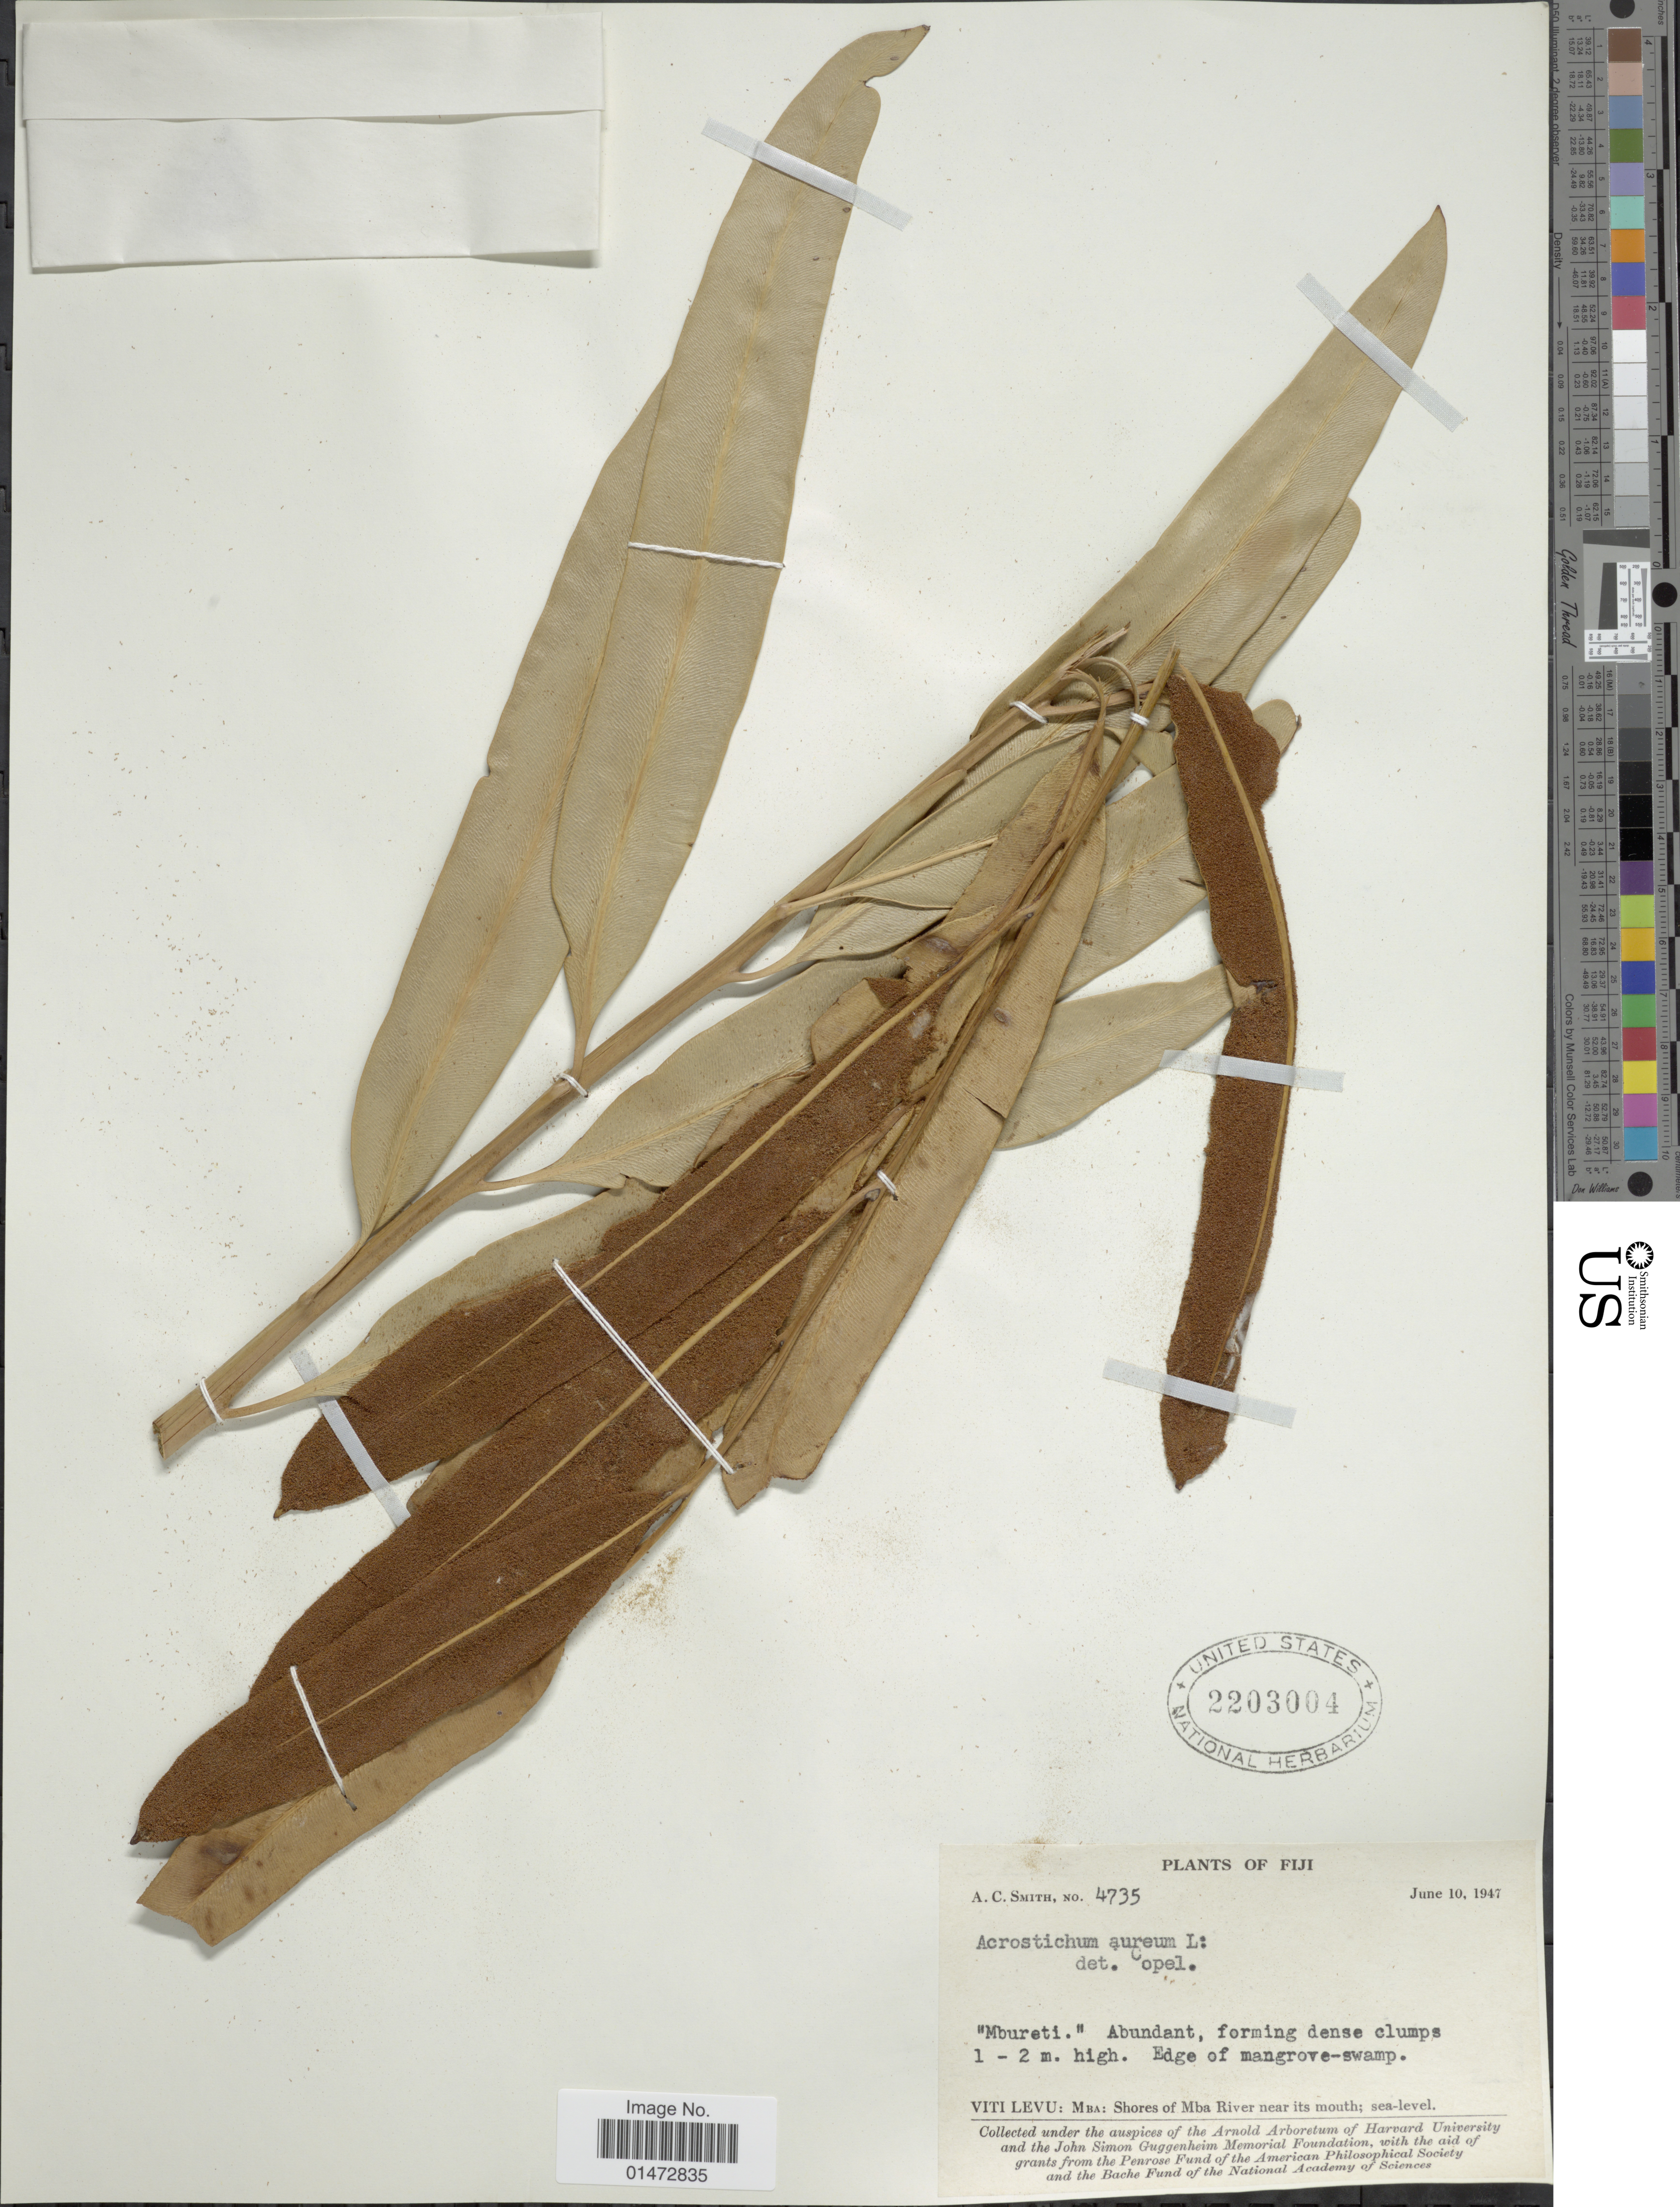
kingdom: Plantae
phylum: Tracheophyta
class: Polypodiopsida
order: Polypodiales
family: Pteridaceae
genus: Acrostichum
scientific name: Acrostichum aureum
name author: L.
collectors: A. C. Smith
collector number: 4735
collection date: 1947-06-10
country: Fiji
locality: Viti Levu: Mba: Shores of Mba River near its mouth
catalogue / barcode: US 2203004